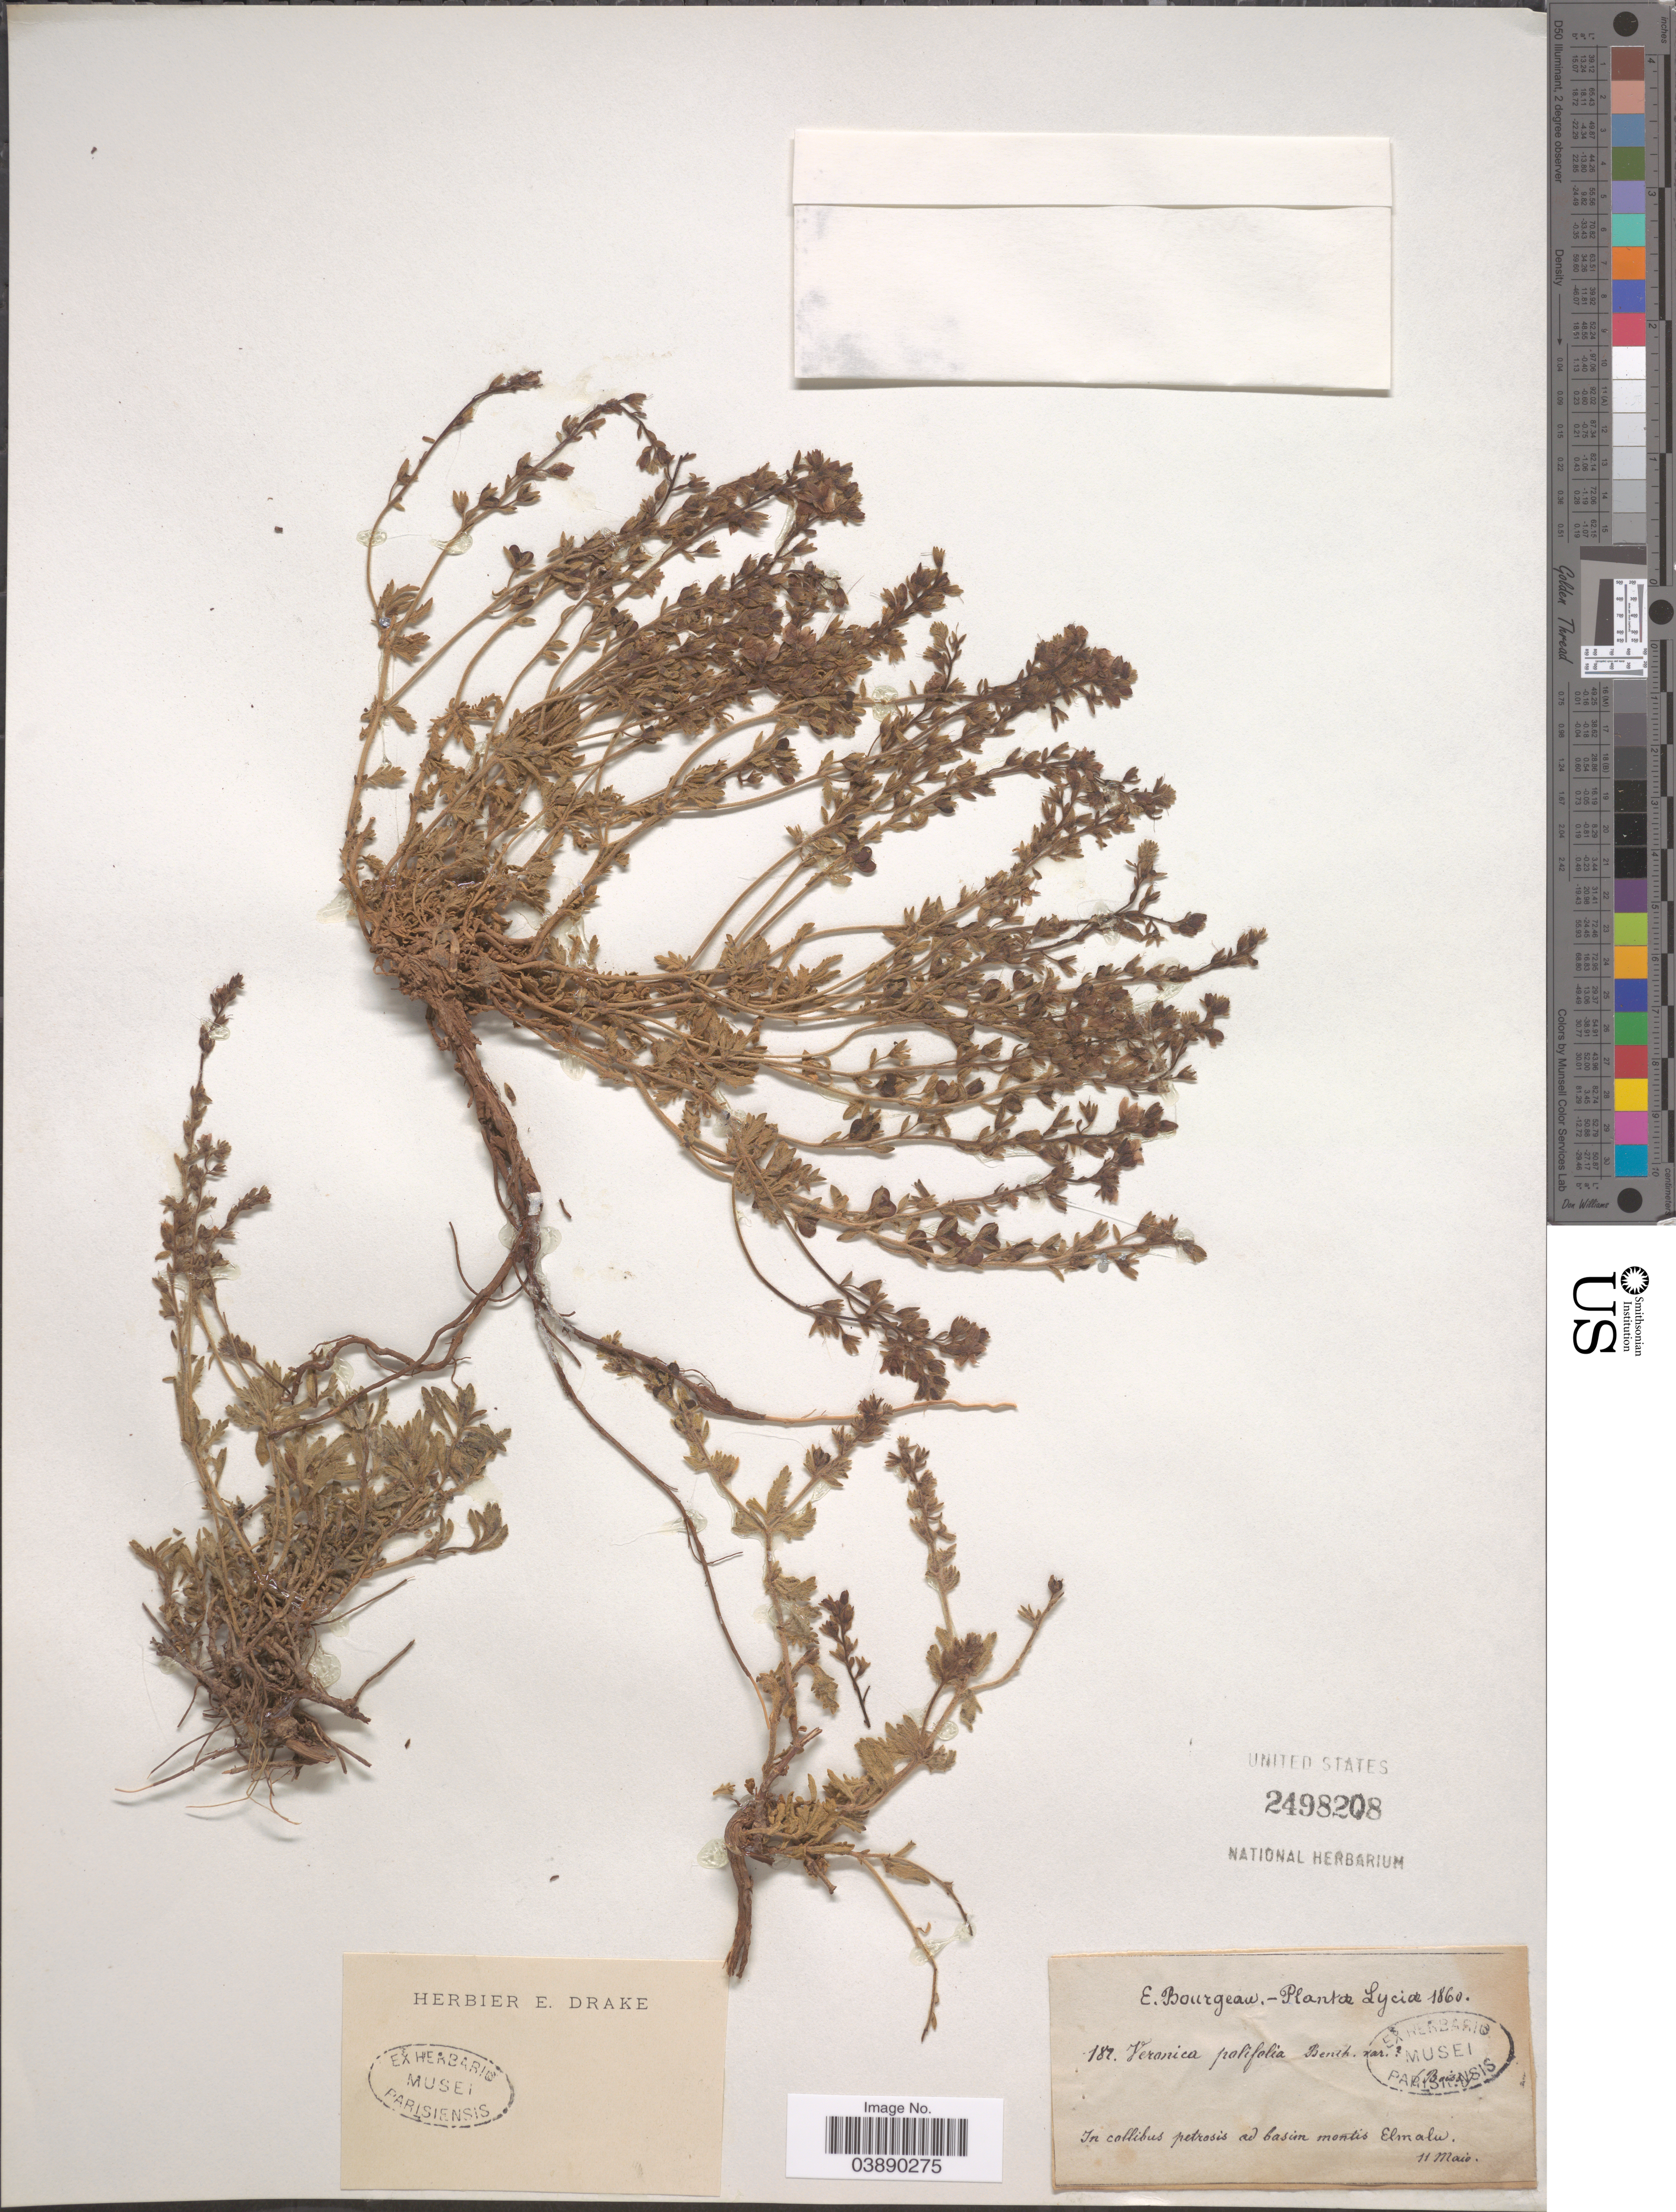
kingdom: Plantae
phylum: Tracheophyta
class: Magnoliopsida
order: Lamiales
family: Plantaginaceae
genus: Veronica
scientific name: Veronica polifolia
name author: Benth.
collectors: E. Bourgeau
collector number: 182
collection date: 1860-05-11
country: Turkey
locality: Lyciæ. In collisbus petrosis ad basin montis Elmalu.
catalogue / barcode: US 2498208